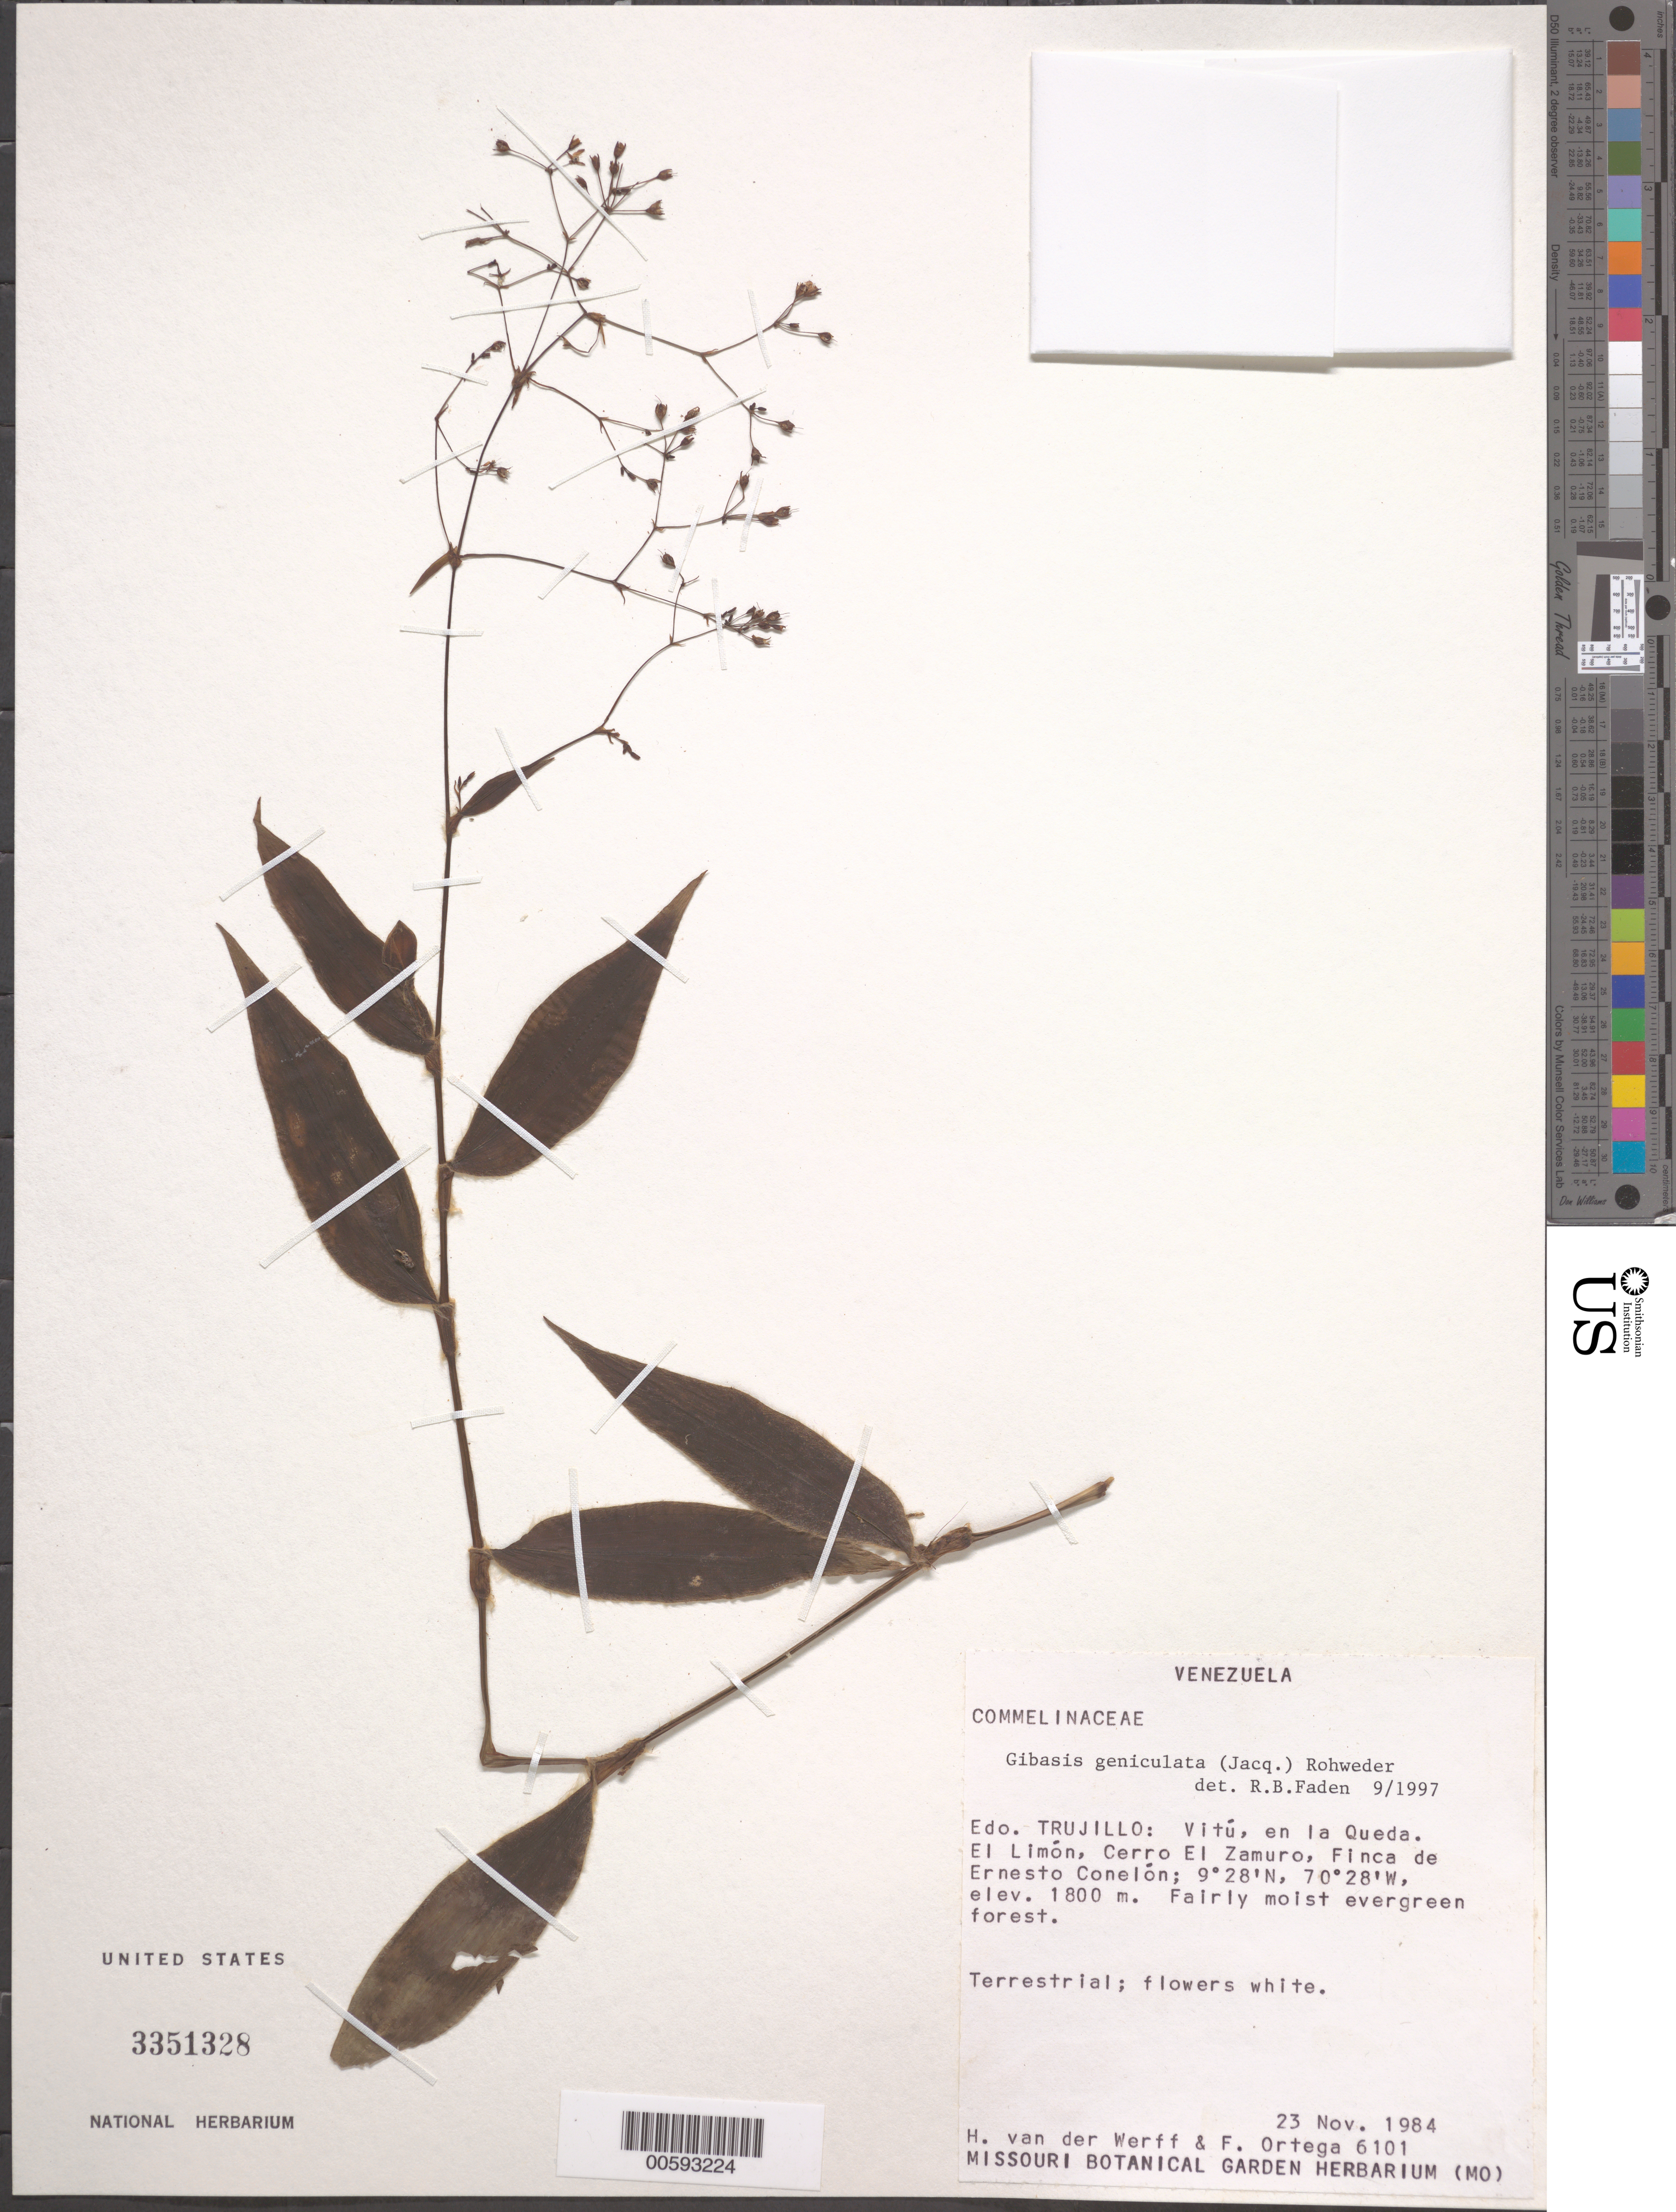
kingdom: Plantae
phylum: Tracheophyta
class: Liliopsida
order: Commelinales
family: Commelinaceae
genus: Gibasis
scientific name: Gibasis geniculata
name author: (Jacq.) Rohweder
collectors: H. van der Werff & F. J. Ortega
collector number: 6101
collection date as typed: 23 Nov 1984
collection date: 1984-11-23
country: Venezuela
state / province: Trujillo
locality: Vitu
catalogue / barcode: US 3351328